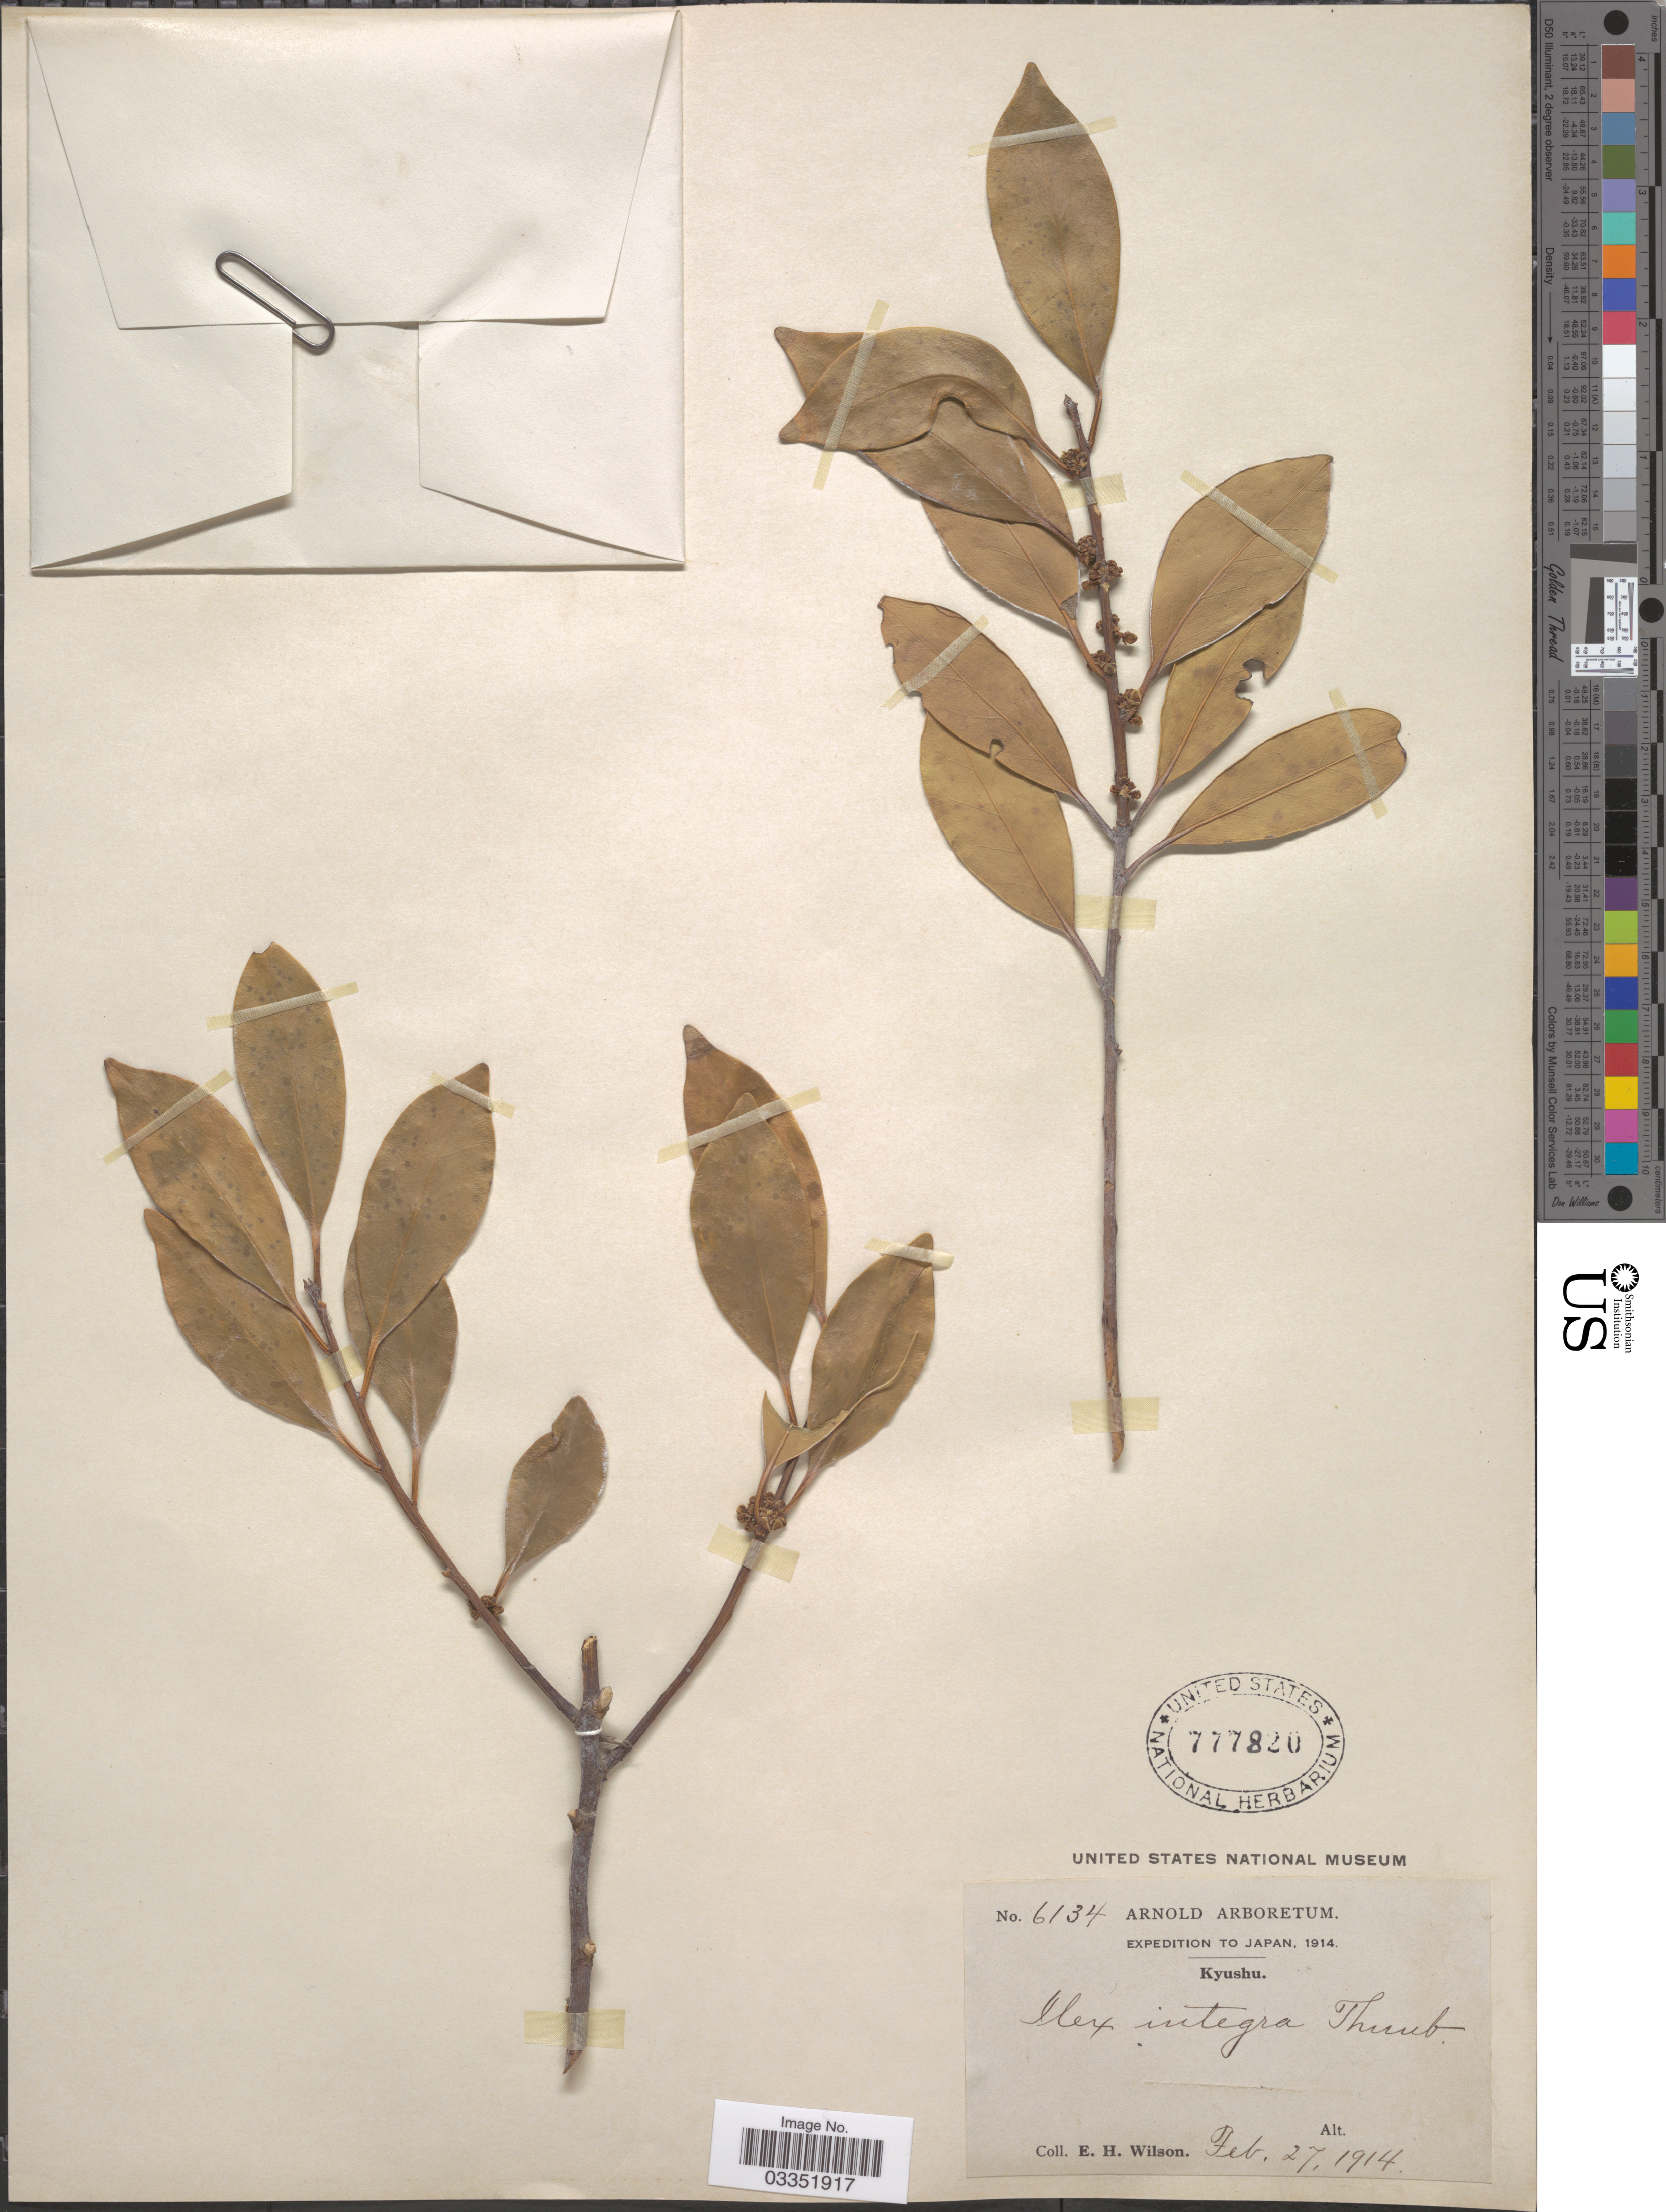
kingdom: Plantae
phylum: Tracheophyta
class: Magnoliopsida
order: Aquifoliales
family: Aquifoliaceae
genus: Ilex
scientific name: Ilex integra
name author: Thunb.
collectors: E. Wilson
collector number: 6134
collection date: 1914-02-27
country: Japan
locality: Kyushu.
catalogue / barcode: US 777820